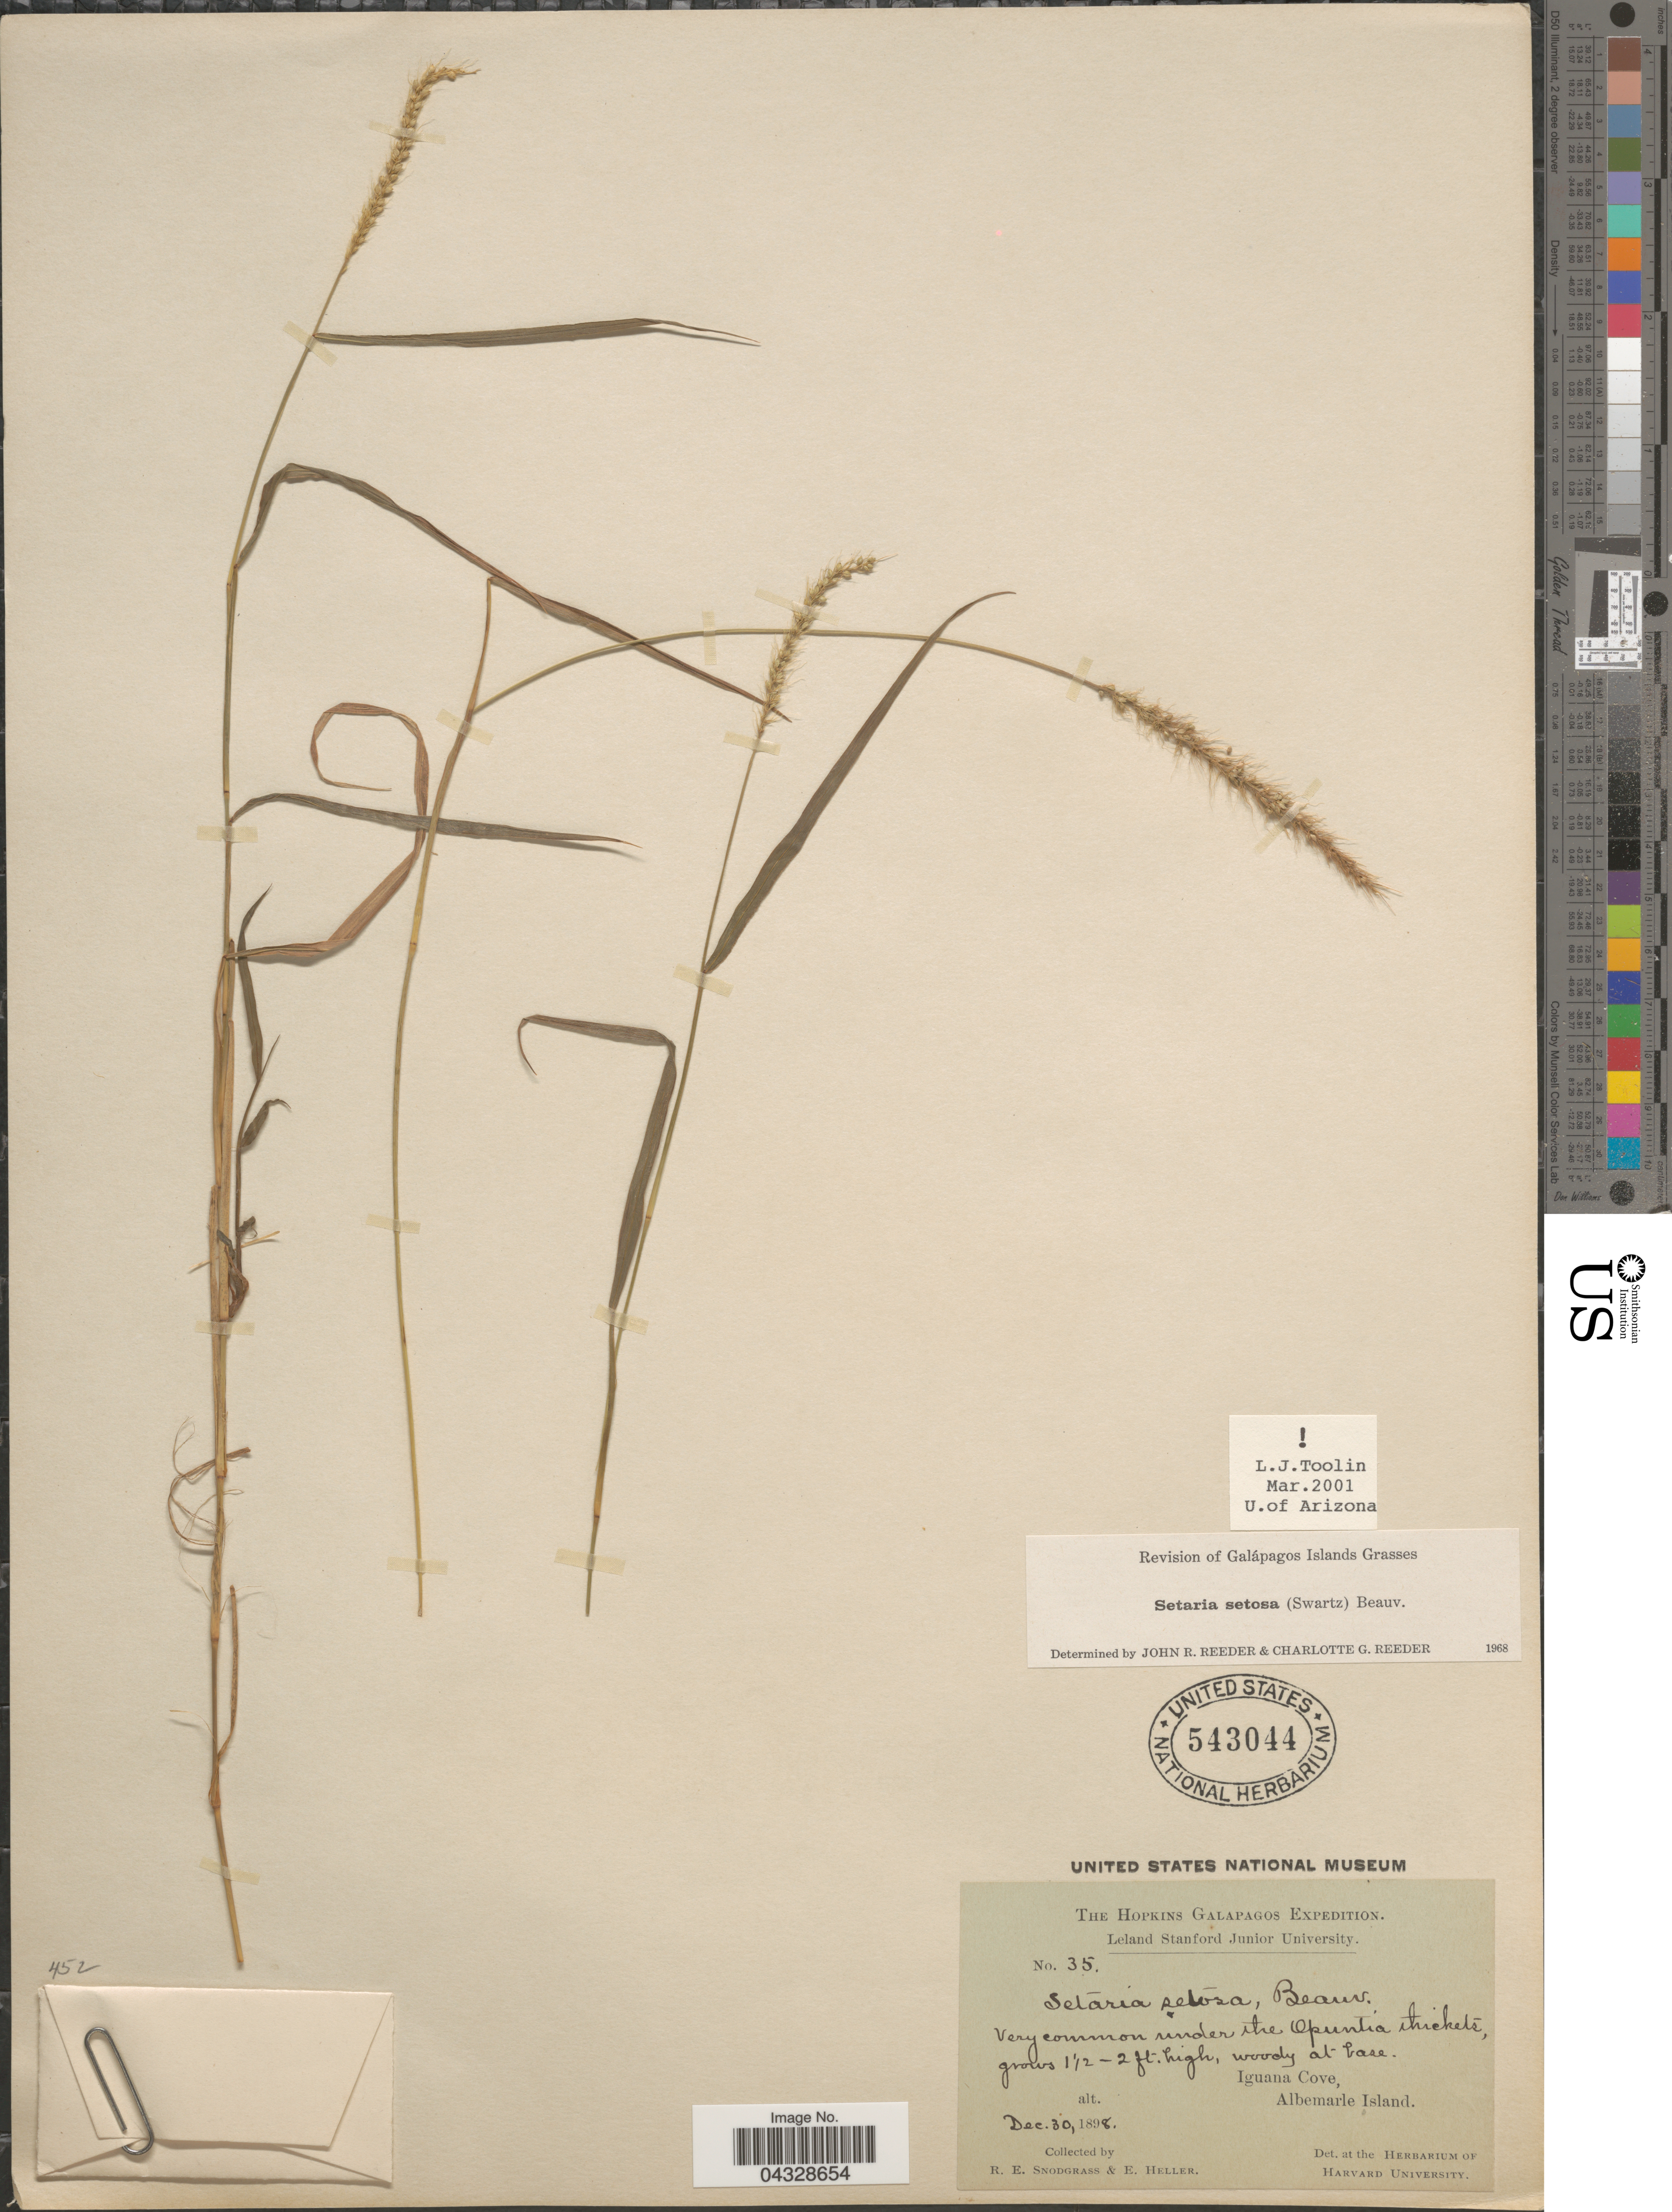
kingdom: Plantae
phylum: Tracheophyta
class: Liliopsida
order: Poales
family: Poaceae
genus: Setaria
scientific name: Setaria setosa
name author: (Sw.) P. Beauv.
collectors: R. E. Snodgrass & E. Heller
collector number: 35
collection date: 1898-12-30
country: Ecuador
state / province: Colón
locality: The Hopkins Galapagos Expedition. Iguana Cove, Albemarle Island.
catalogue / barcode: US 543044